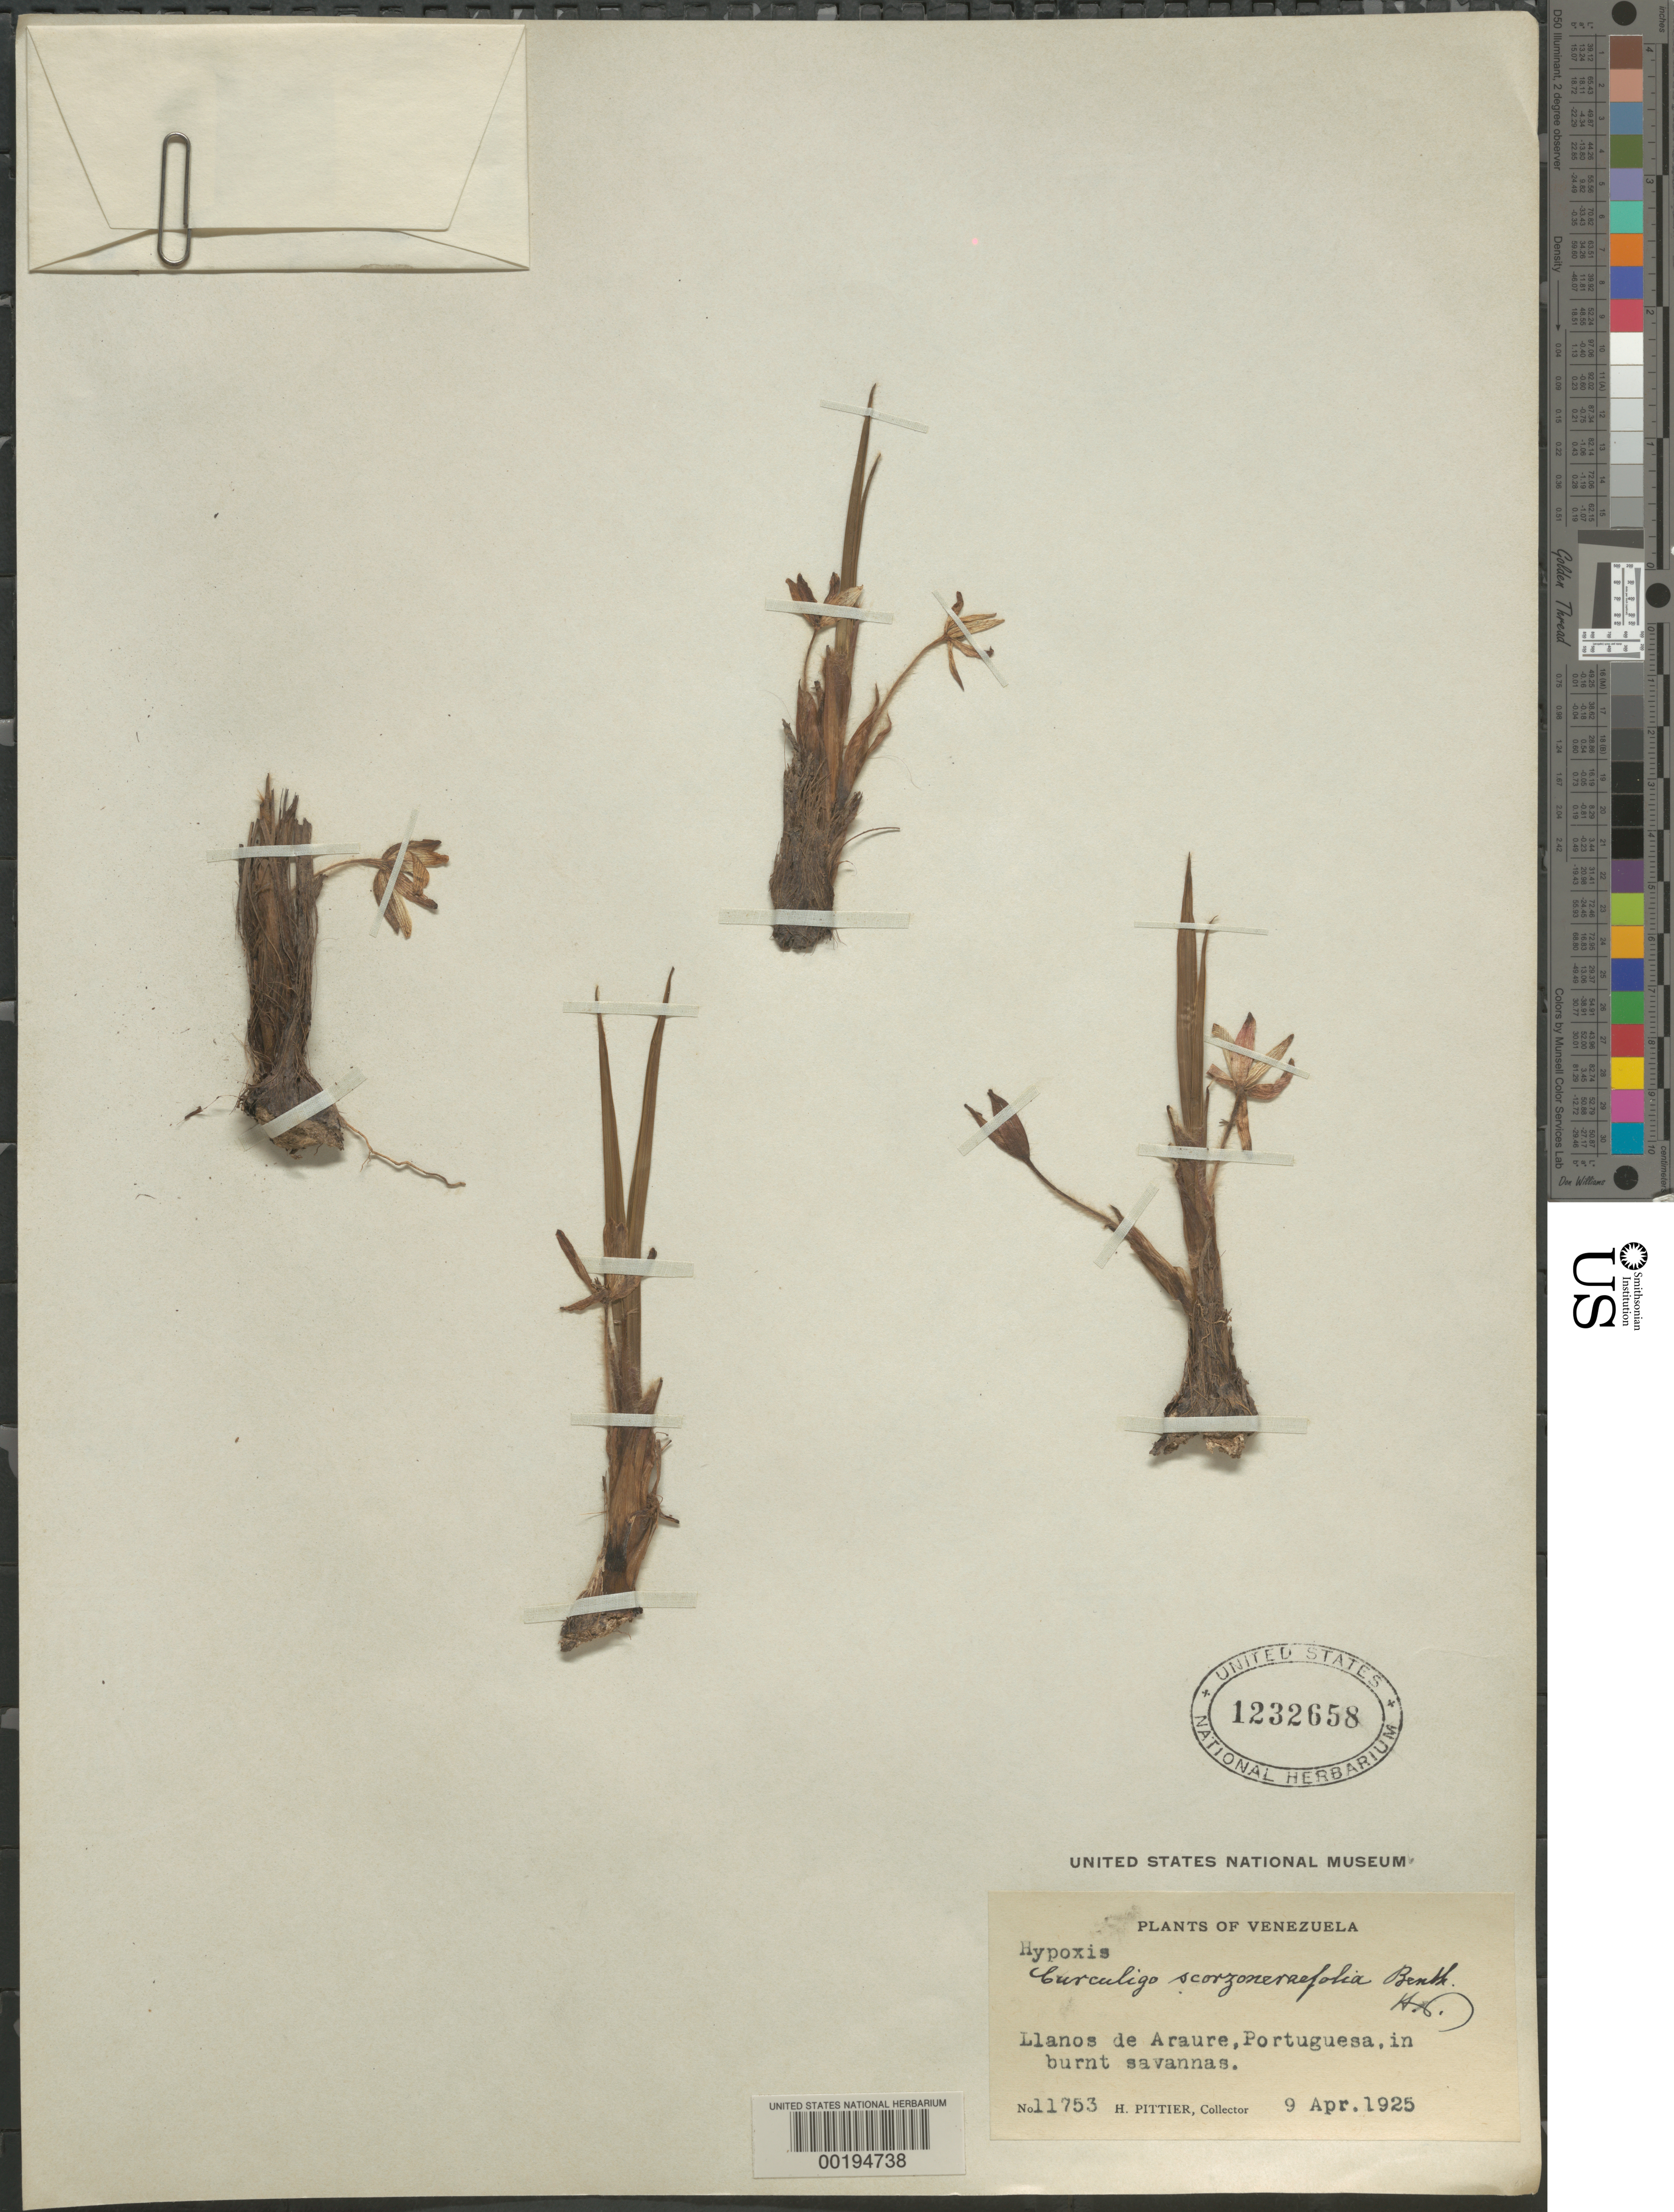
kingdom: Plantae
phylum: Tracheophyta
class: Liliopsida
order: Asparagales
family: Hypoxidaceae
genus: Curculigo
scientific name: Curculigo scorzonerifolia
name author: (Lam.) Baker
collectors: H. F. Pittier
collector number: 11753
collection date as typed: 09 Apr 1925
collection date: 1925-04-09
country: Venezuela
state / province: Portuguesa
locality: Llanos de Araure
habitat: In burnt savannas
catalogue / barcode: US 1232658